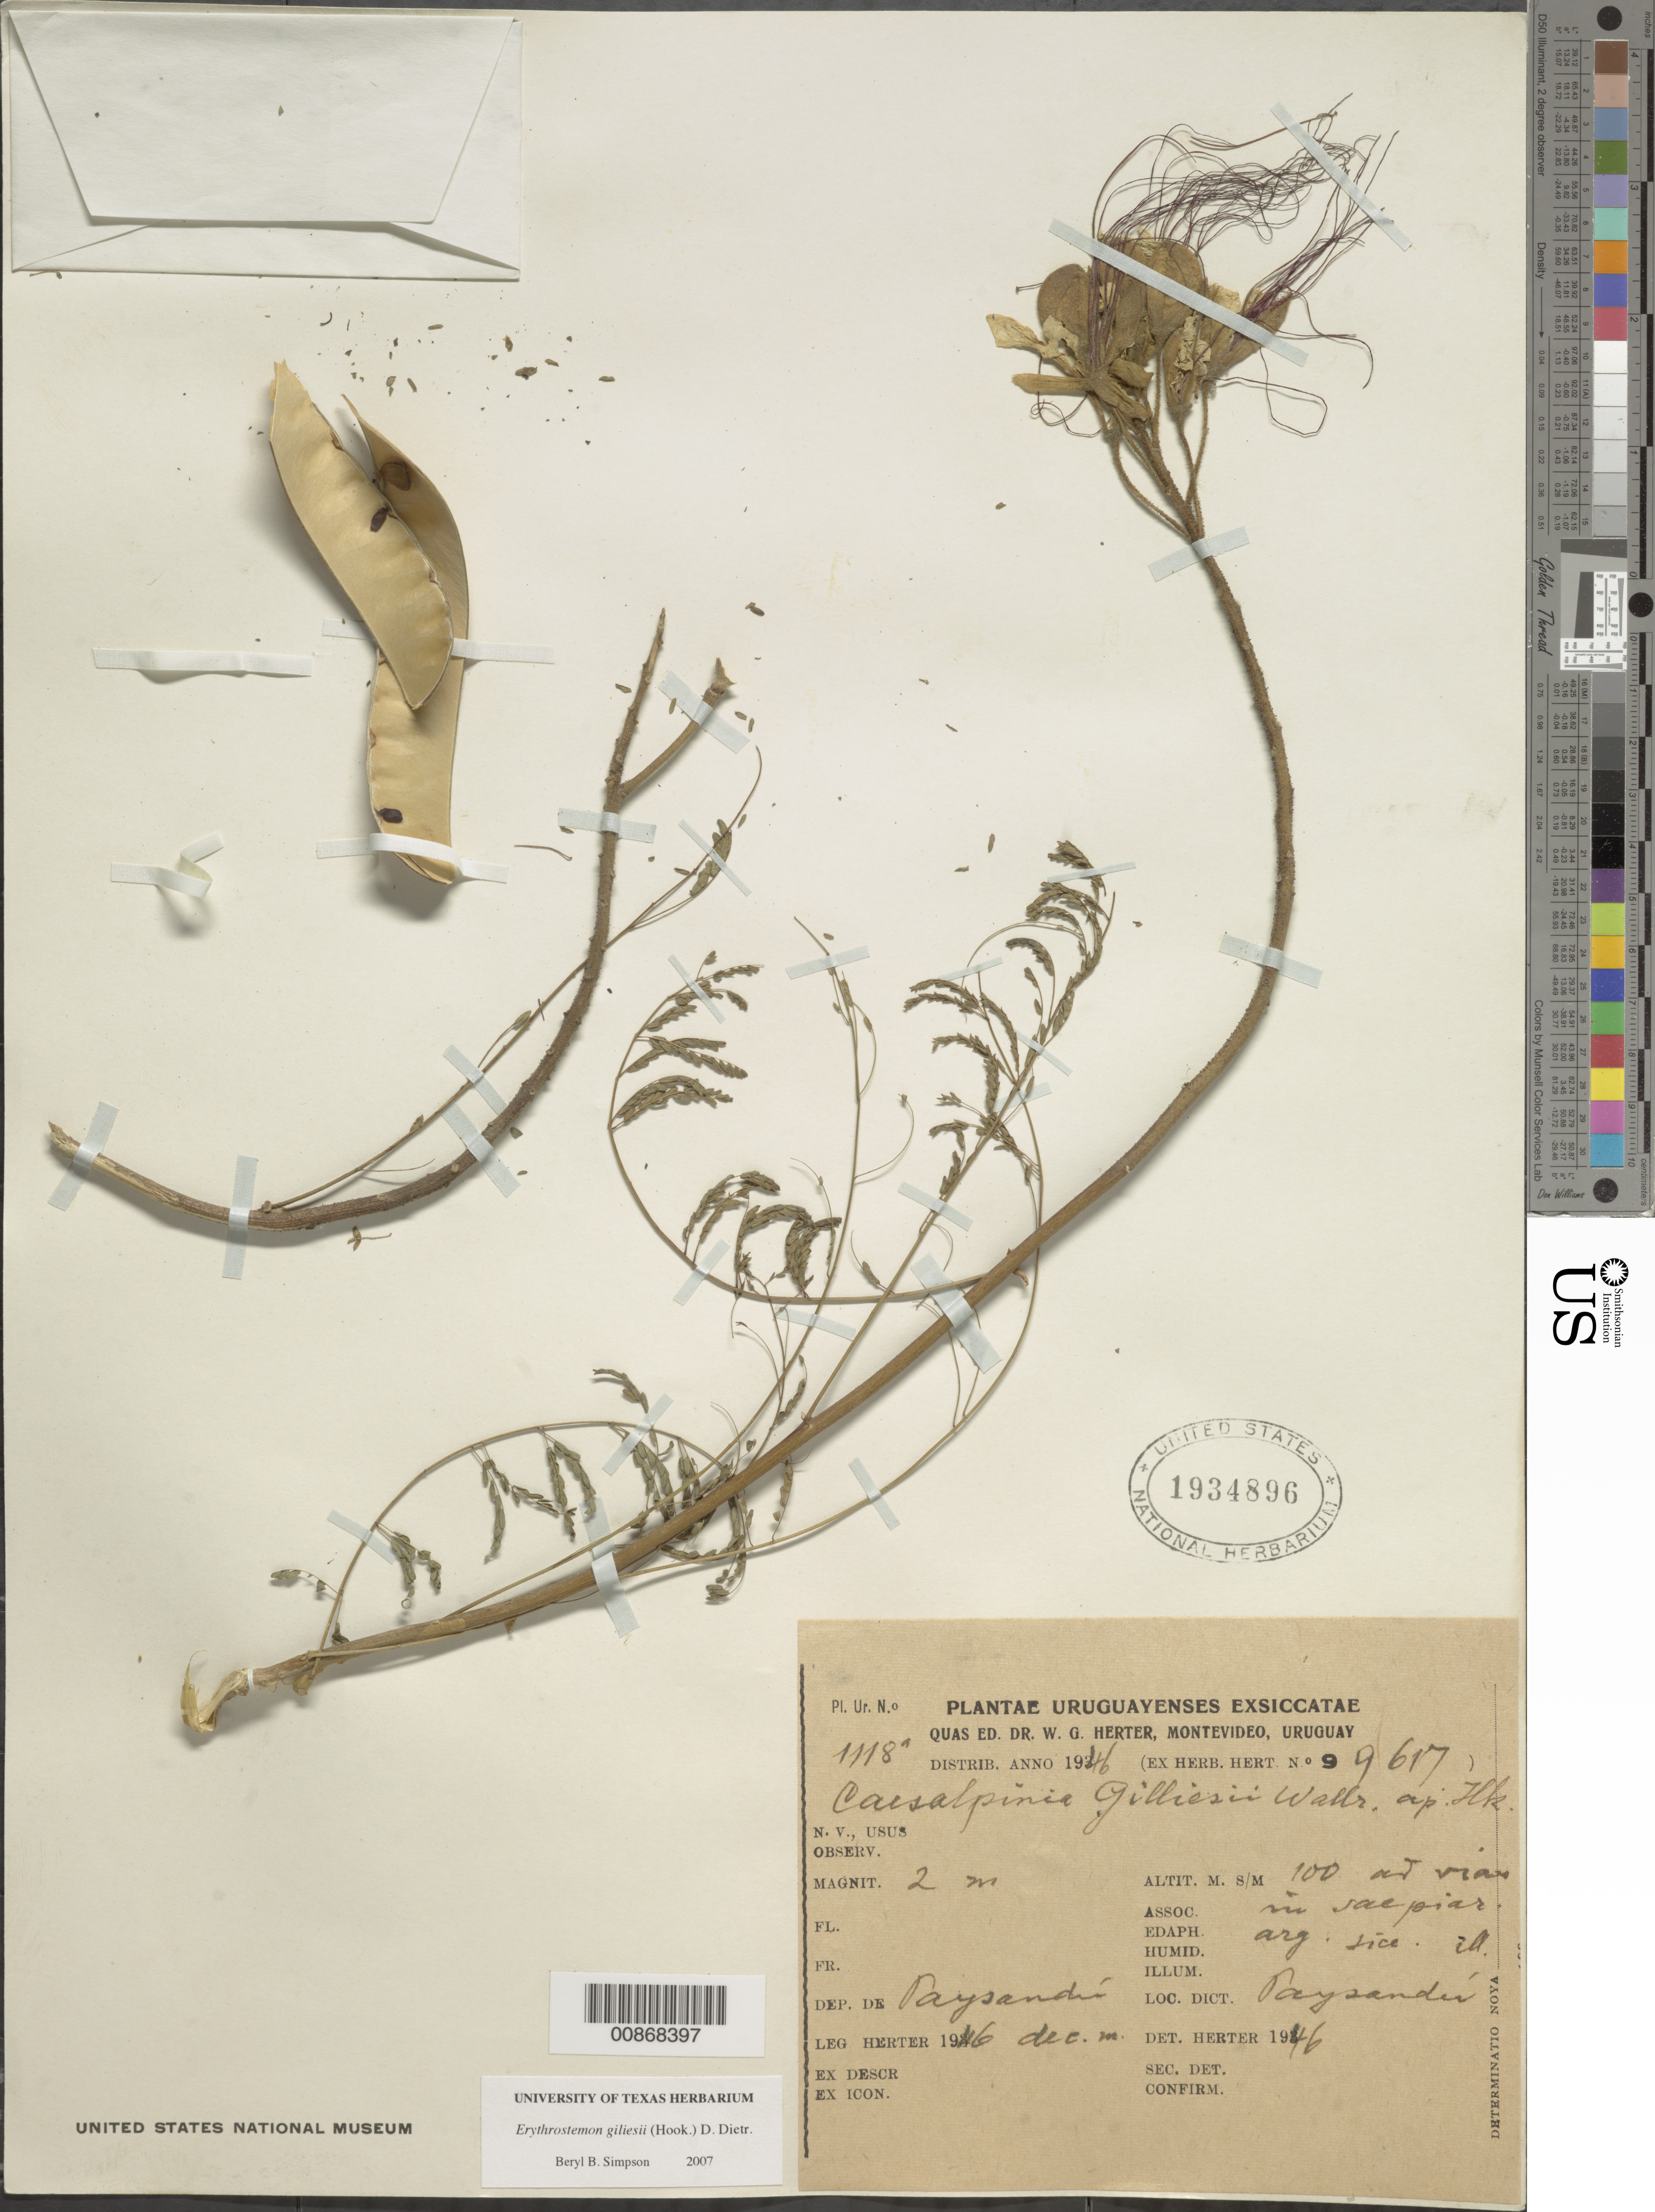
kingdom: Plantae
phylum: Tracheophyta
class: Magnoliopsida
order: Fabales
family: Fabaceae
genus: Erythrostemon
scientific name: Erythrostemon gilliesii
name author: (Hook.) Klotzsch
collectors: W. G. Herter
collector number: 1118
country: Uruguay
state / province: Paysandú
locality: Paysandú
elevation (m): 100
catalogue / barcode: US 1934896